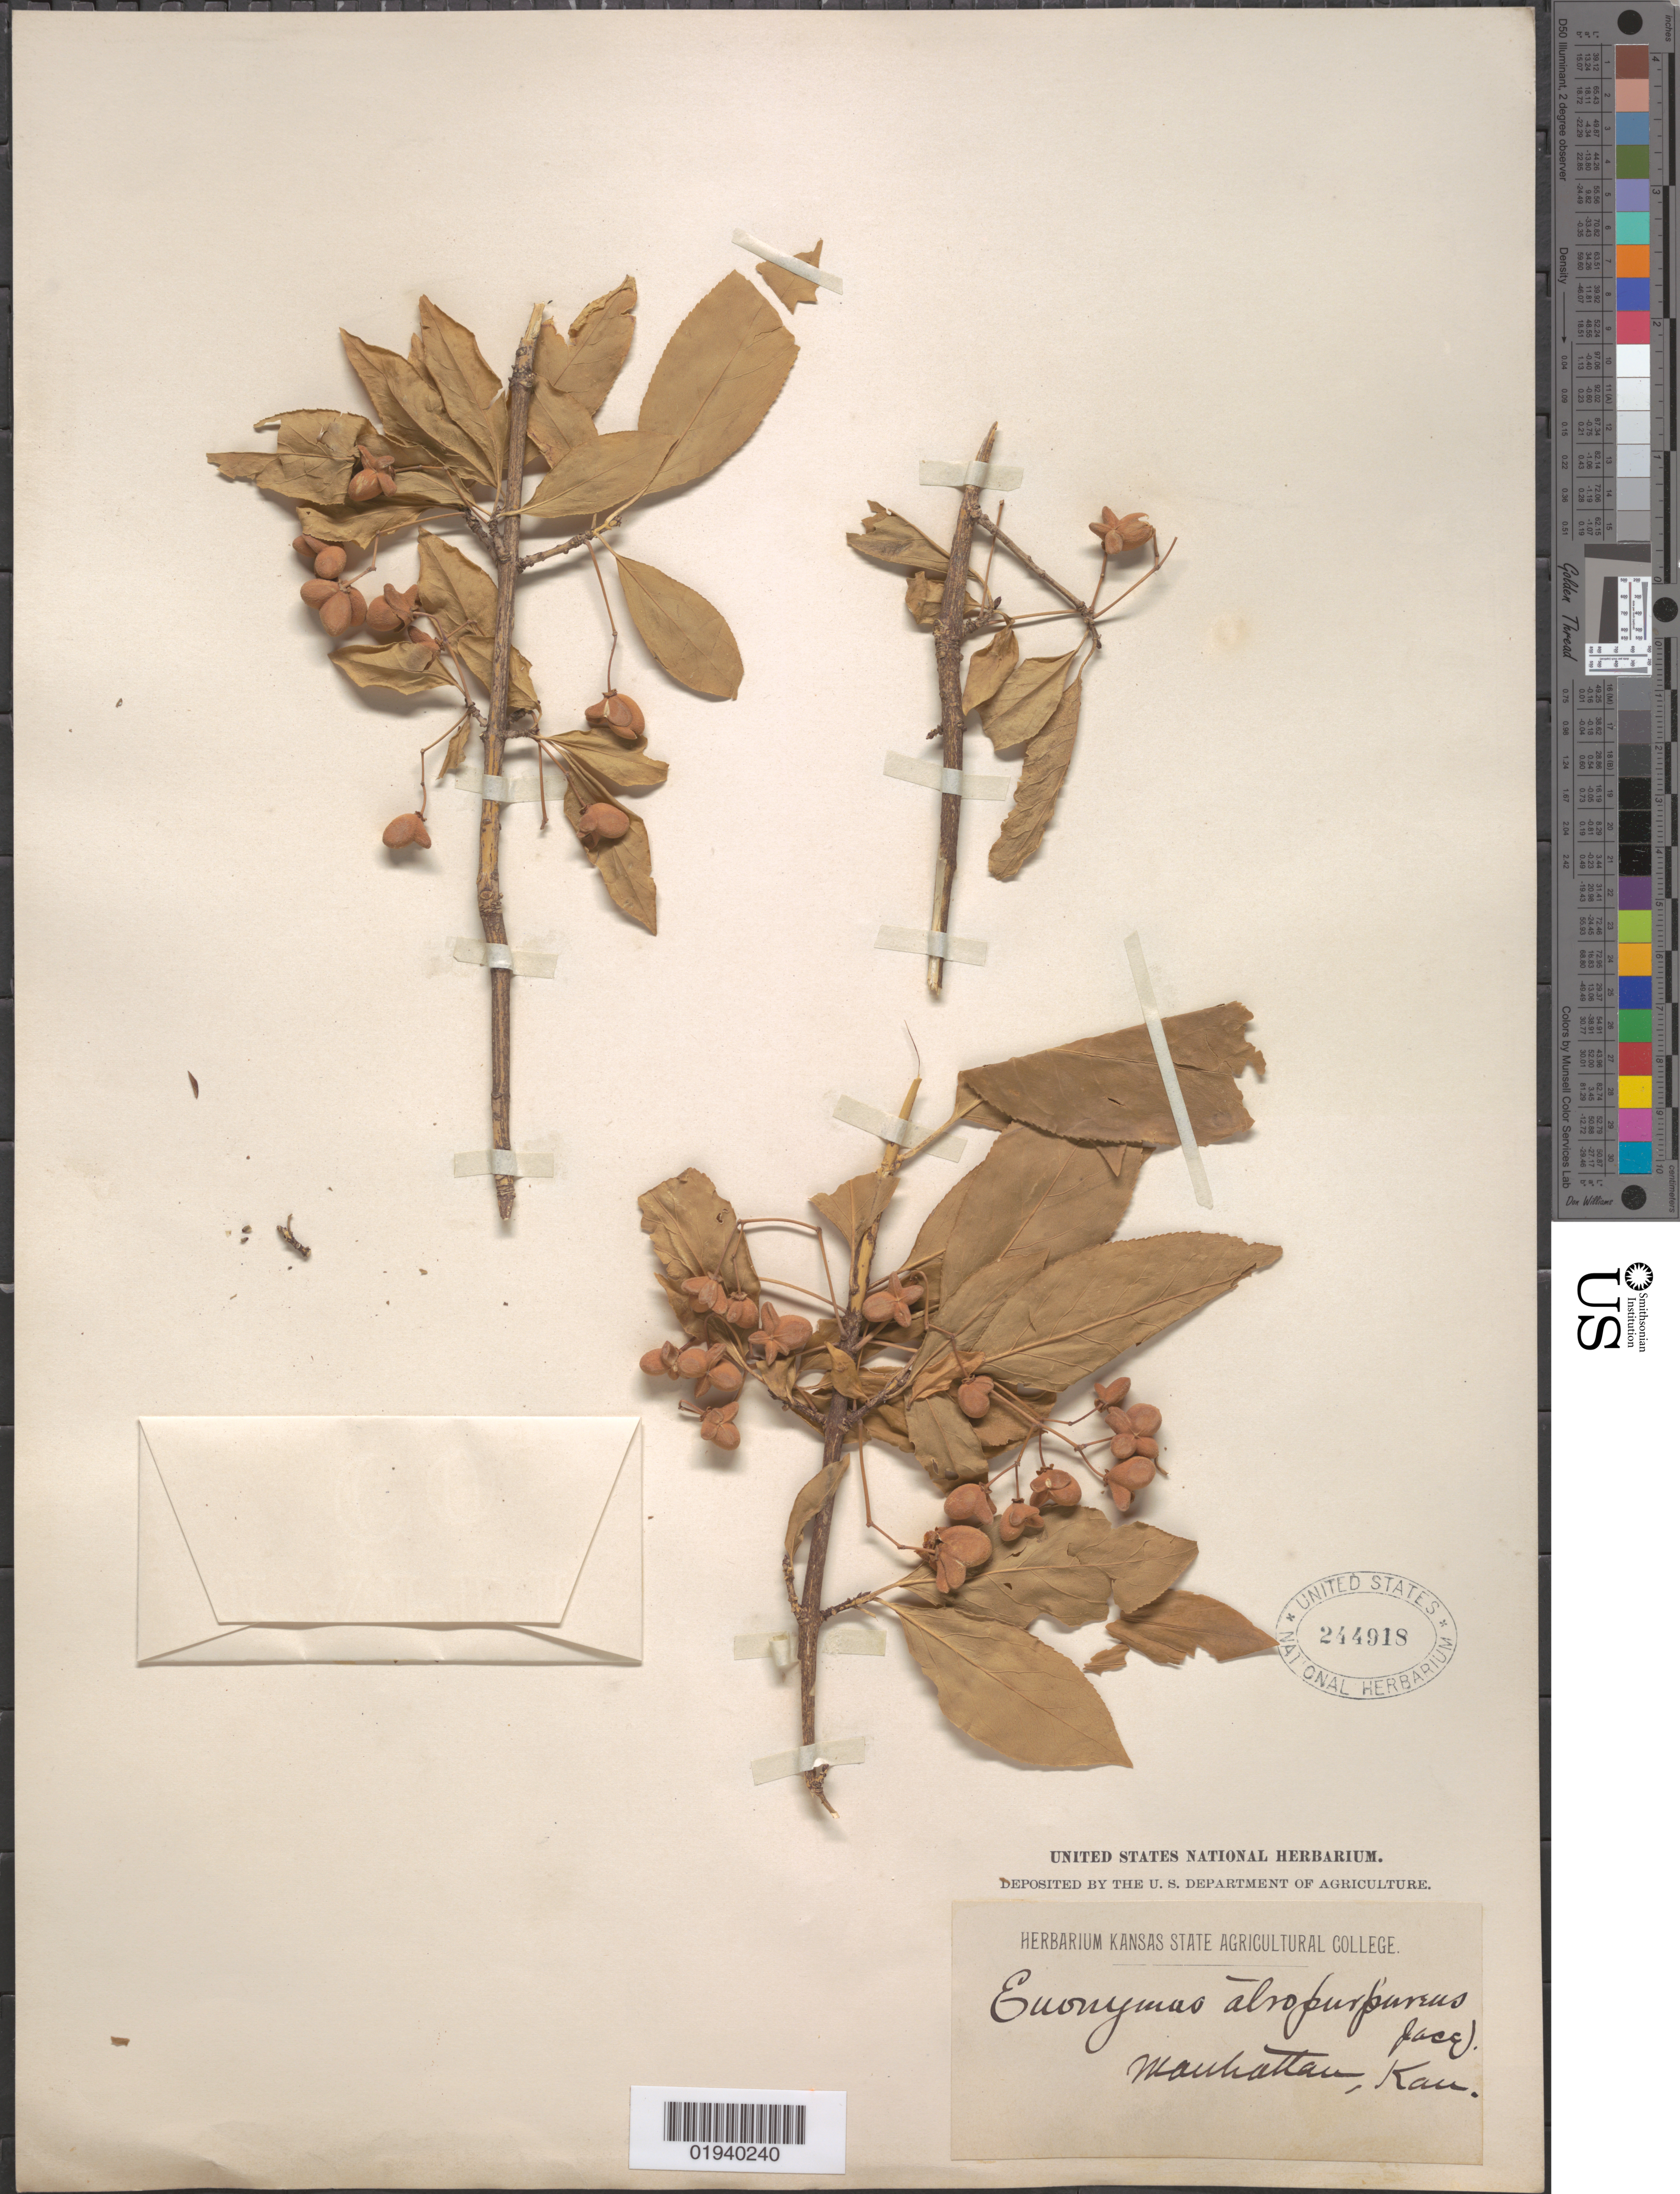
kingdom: Plantae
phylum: Tracheophyta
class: Magnoliopsida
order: Celastrales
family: Celastraceae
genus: Euonymus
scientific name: Euonymus atropurpureus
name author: Jacq.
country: United States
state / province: Kansas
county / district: Riley County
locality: Manhattan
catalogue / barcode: US 244918